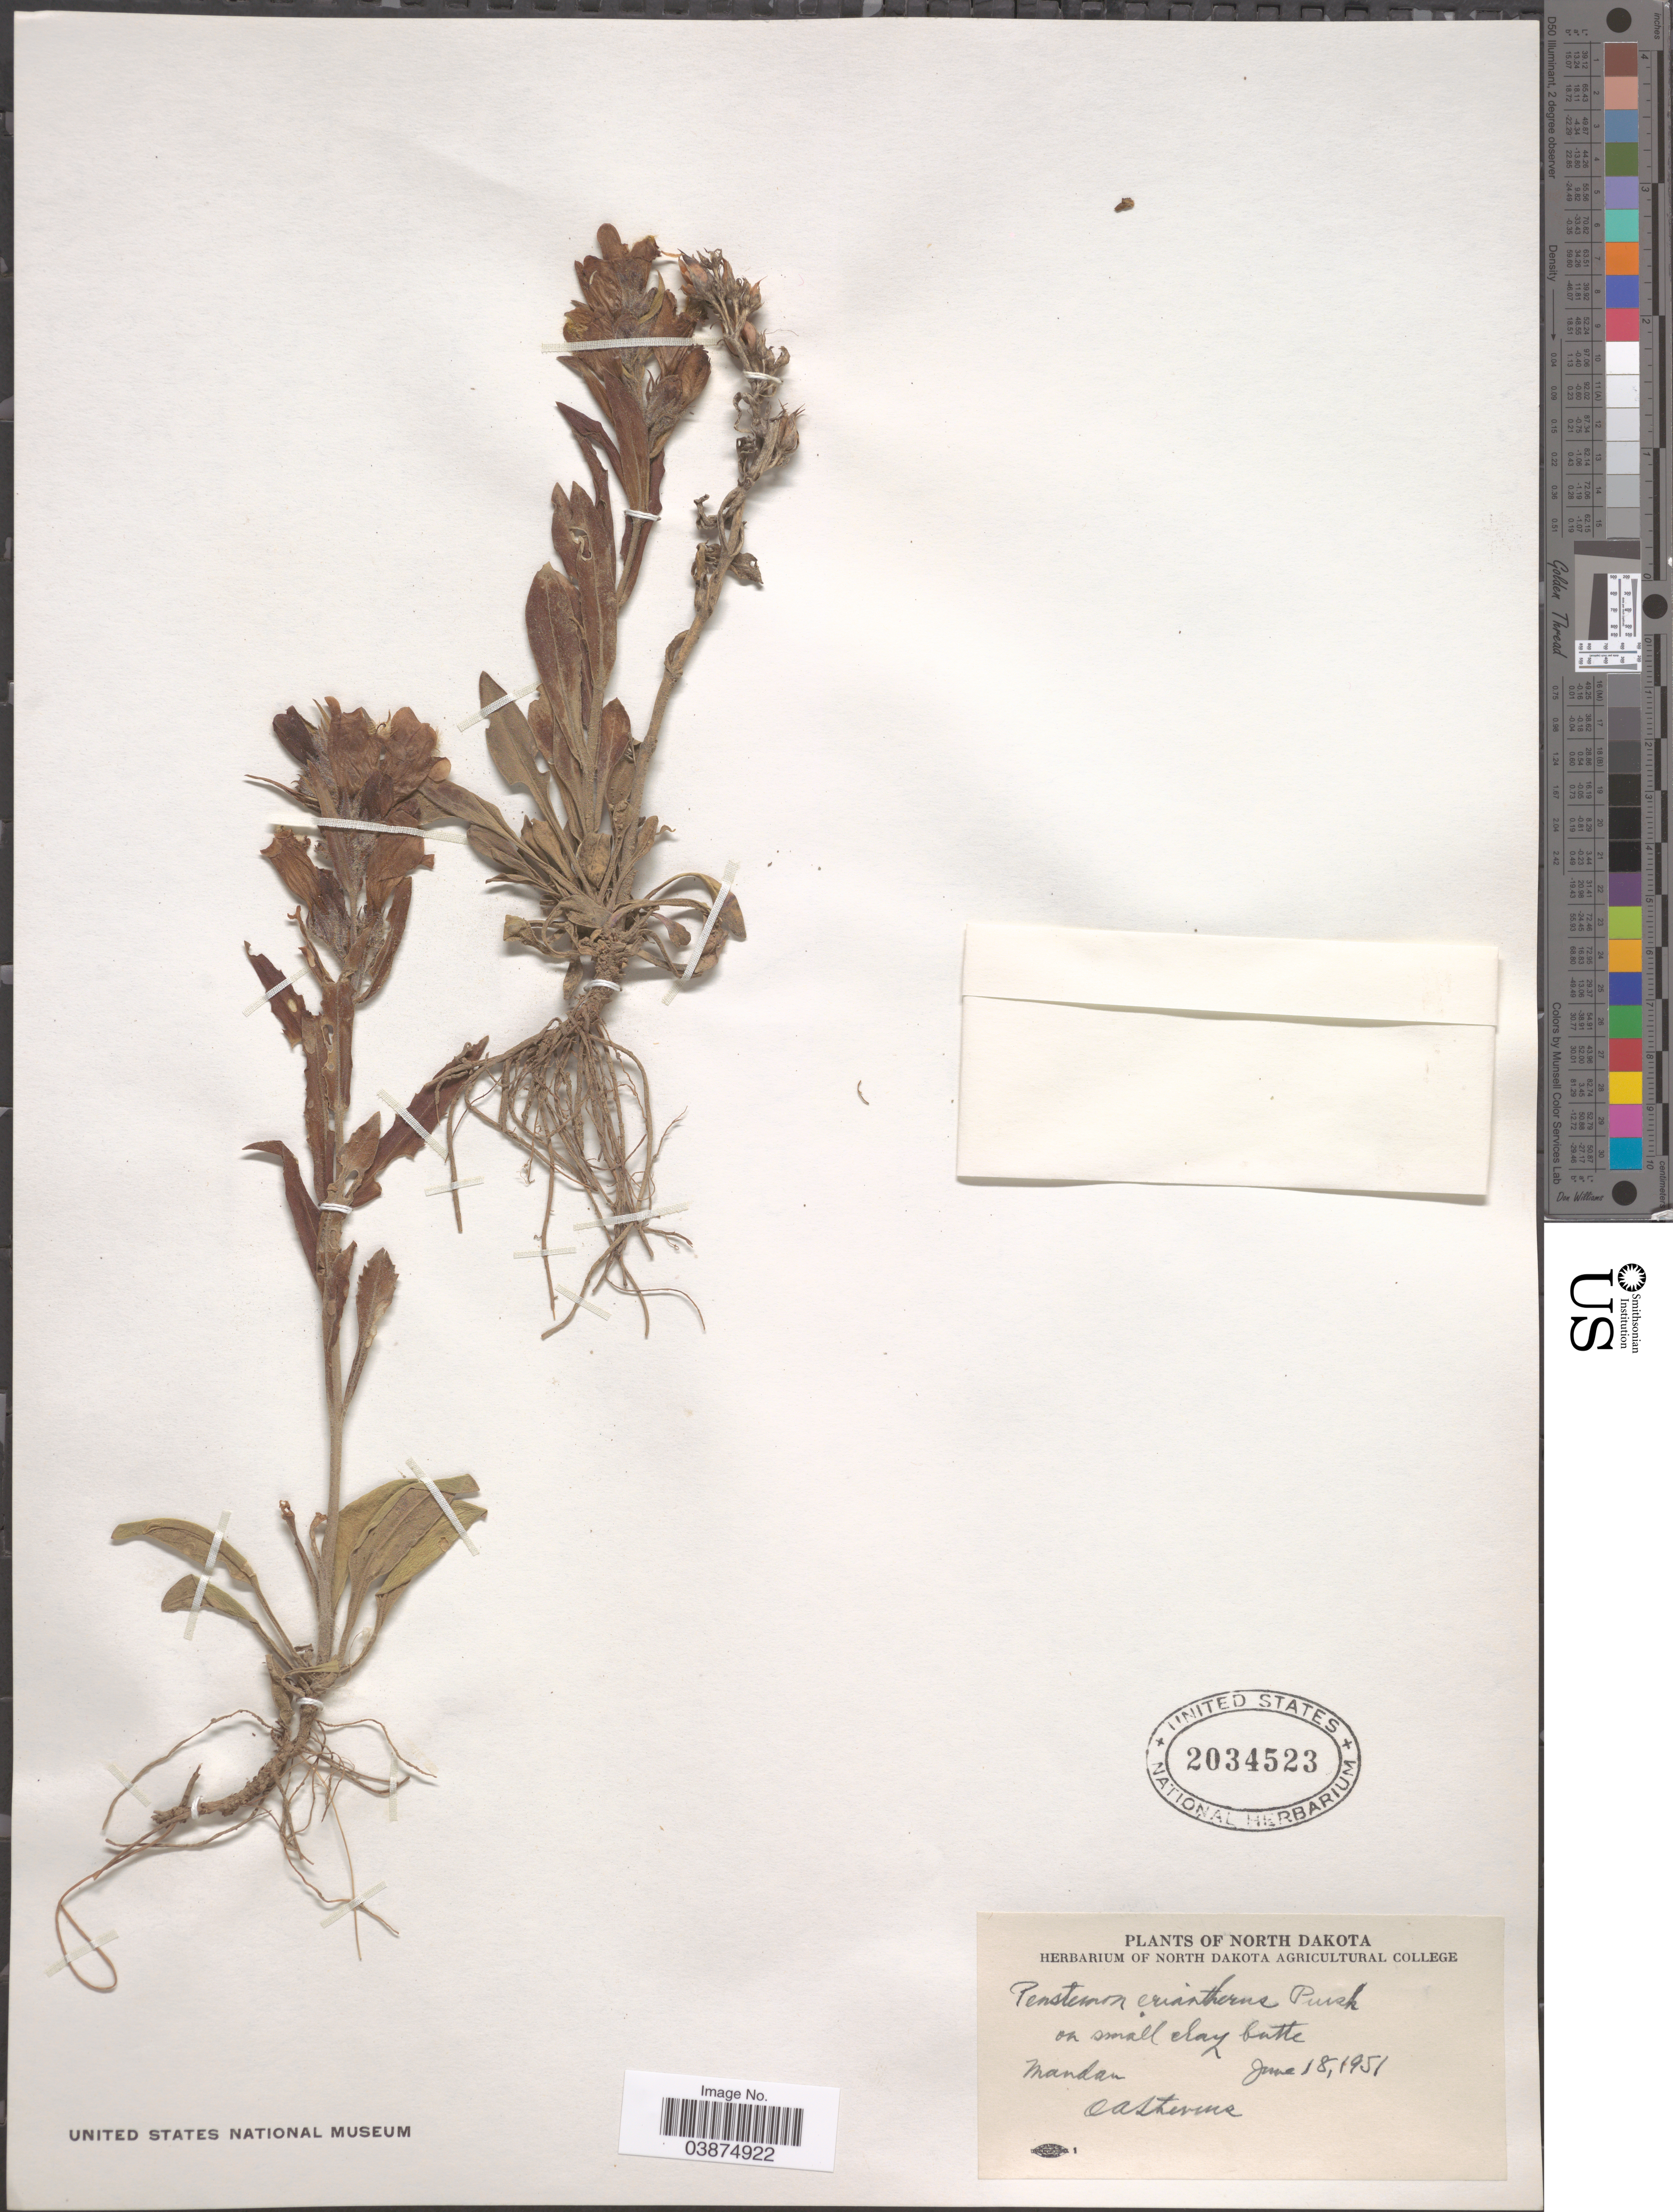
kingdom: Plantae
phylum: Tracheophyta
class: Magnoliopsida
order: Lamiales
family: Plantaginaceae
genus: Penstemon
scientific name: Penstemon eriantherus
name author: Pursh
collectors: O. A. Stevens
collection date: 1951-06-18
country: United States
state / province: North Dakota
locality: Mandan.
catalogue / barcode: US 2034523